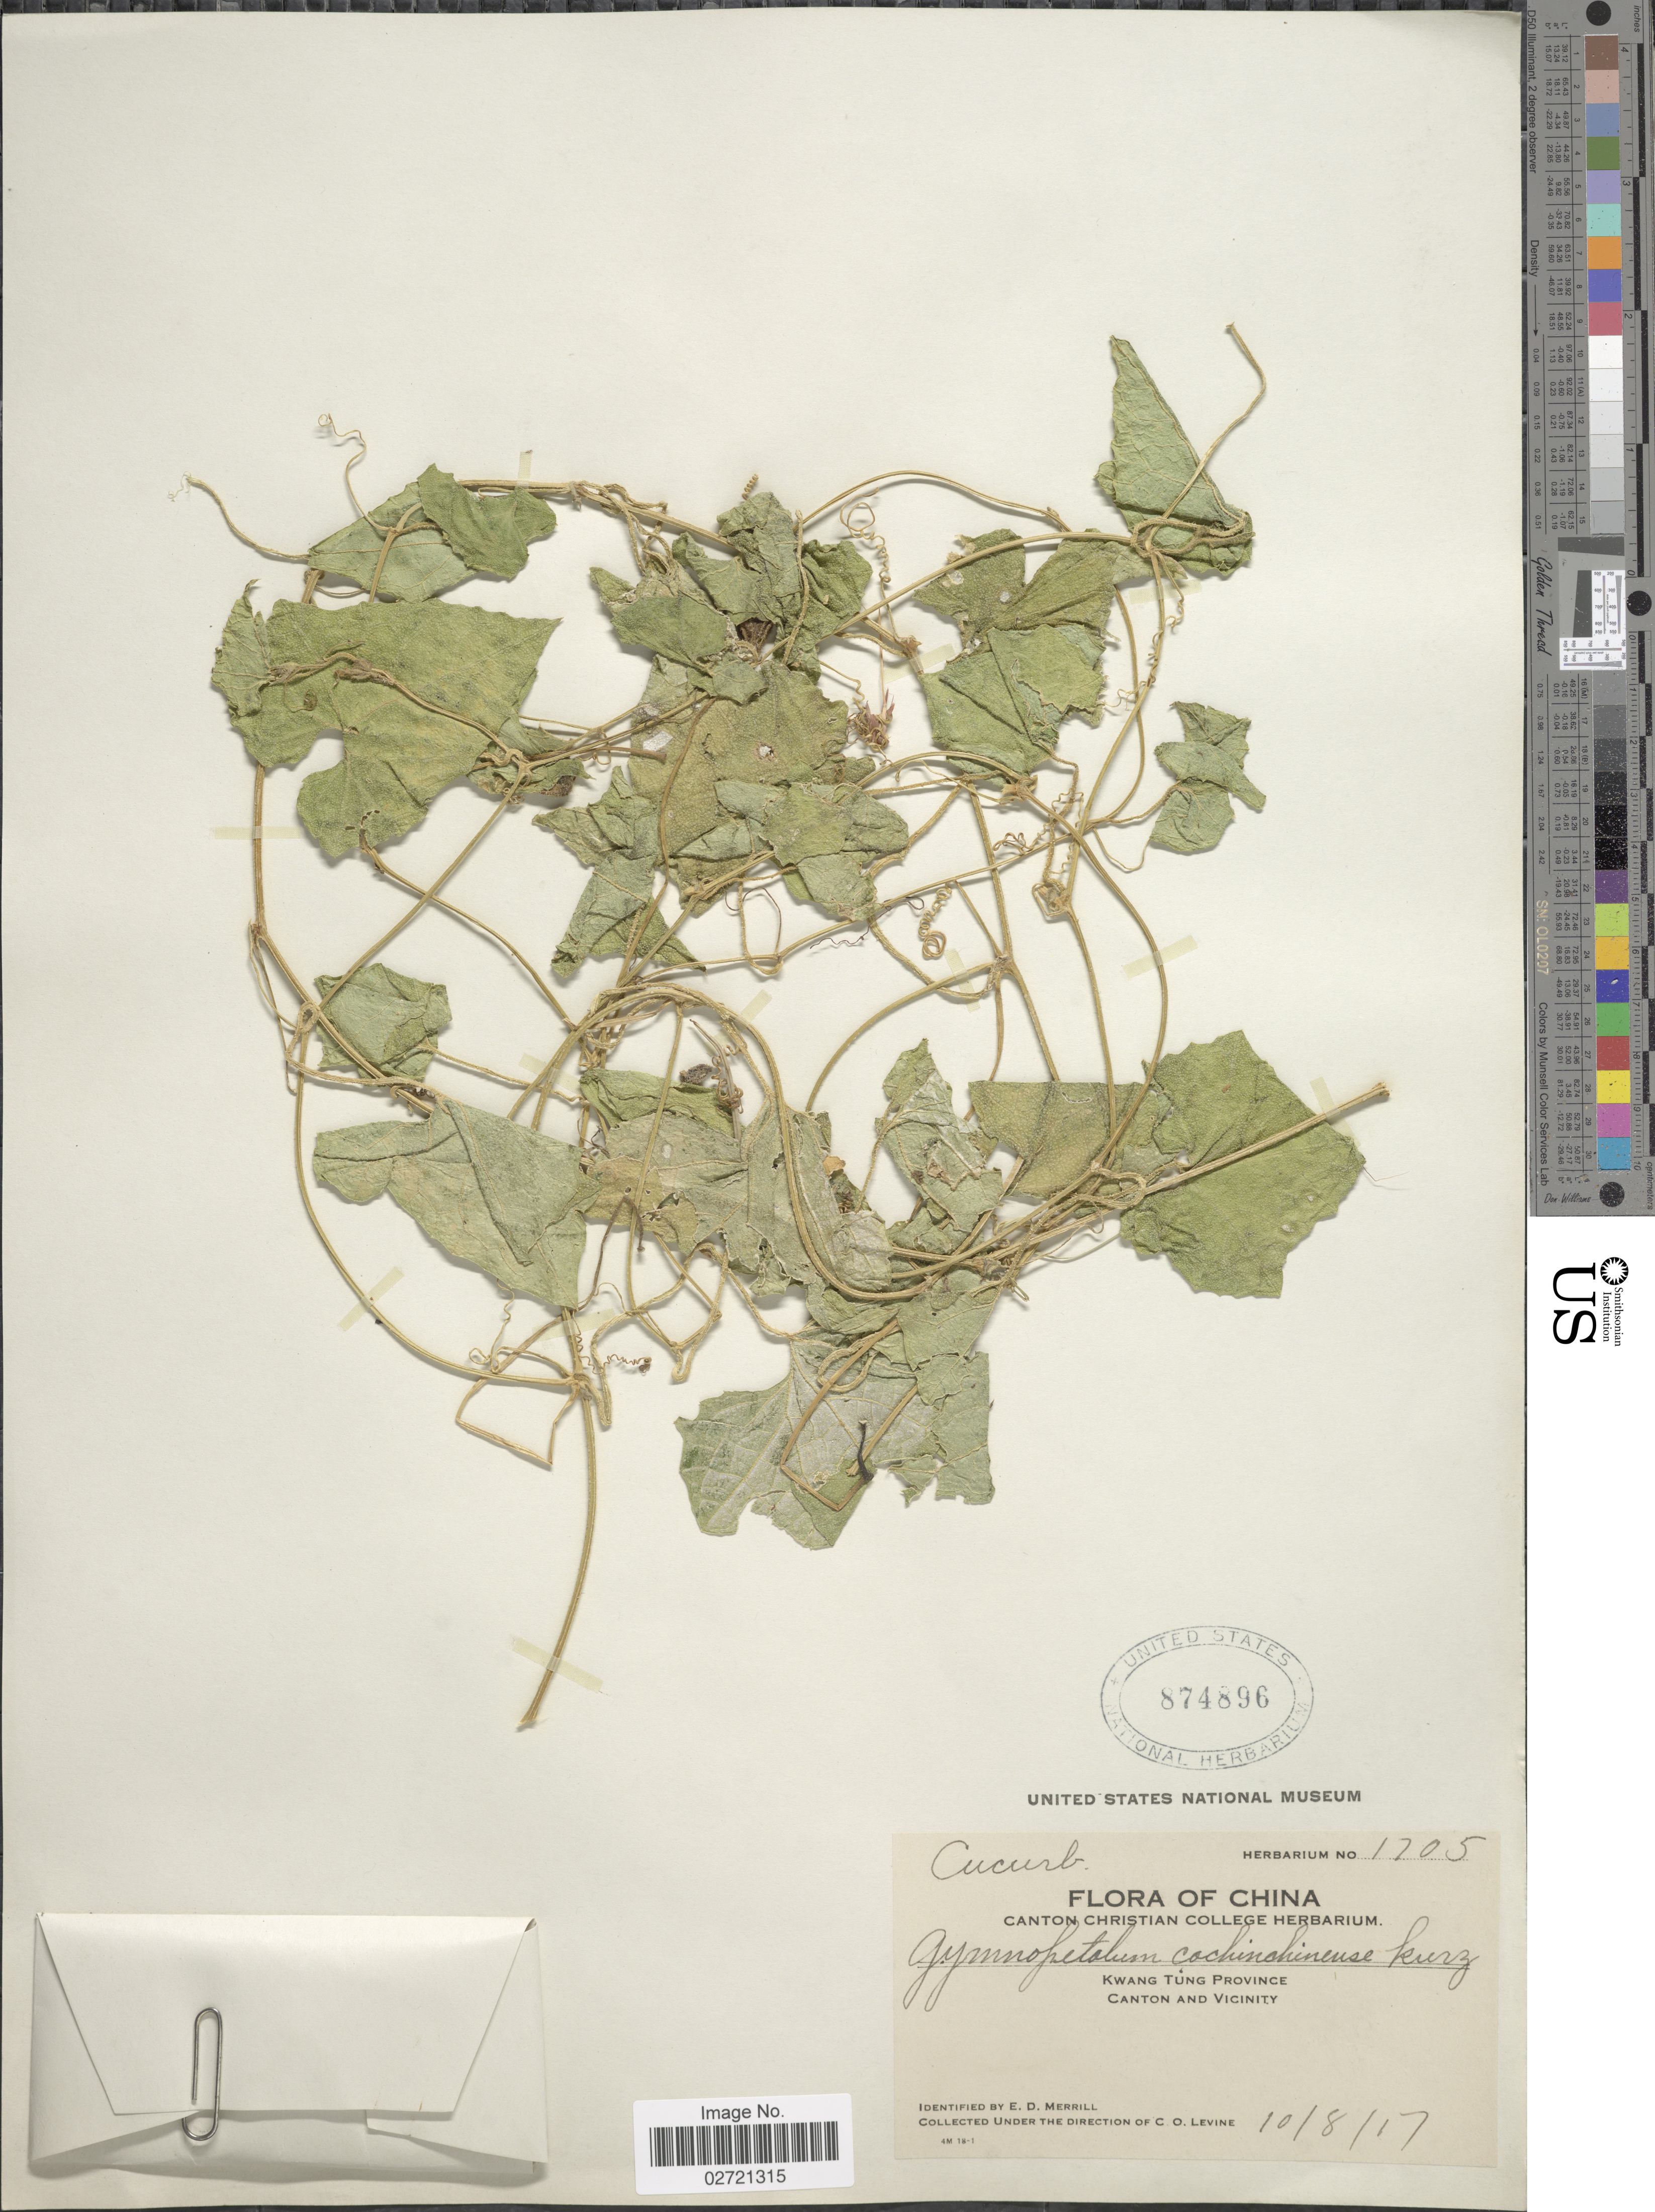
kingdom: Plantae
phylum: Tracheophyta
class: Magnoliopsida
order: Cucurbitales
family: Cucurbitaceae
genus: Trichosanthes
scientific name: Trichosanthes costata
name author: Blume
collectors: C. O. Levine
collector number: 1705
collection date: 1917-08-10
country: China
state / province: Guangdong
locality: Kwang Tung Province, Canton and Vicinity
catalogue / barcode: US 874896